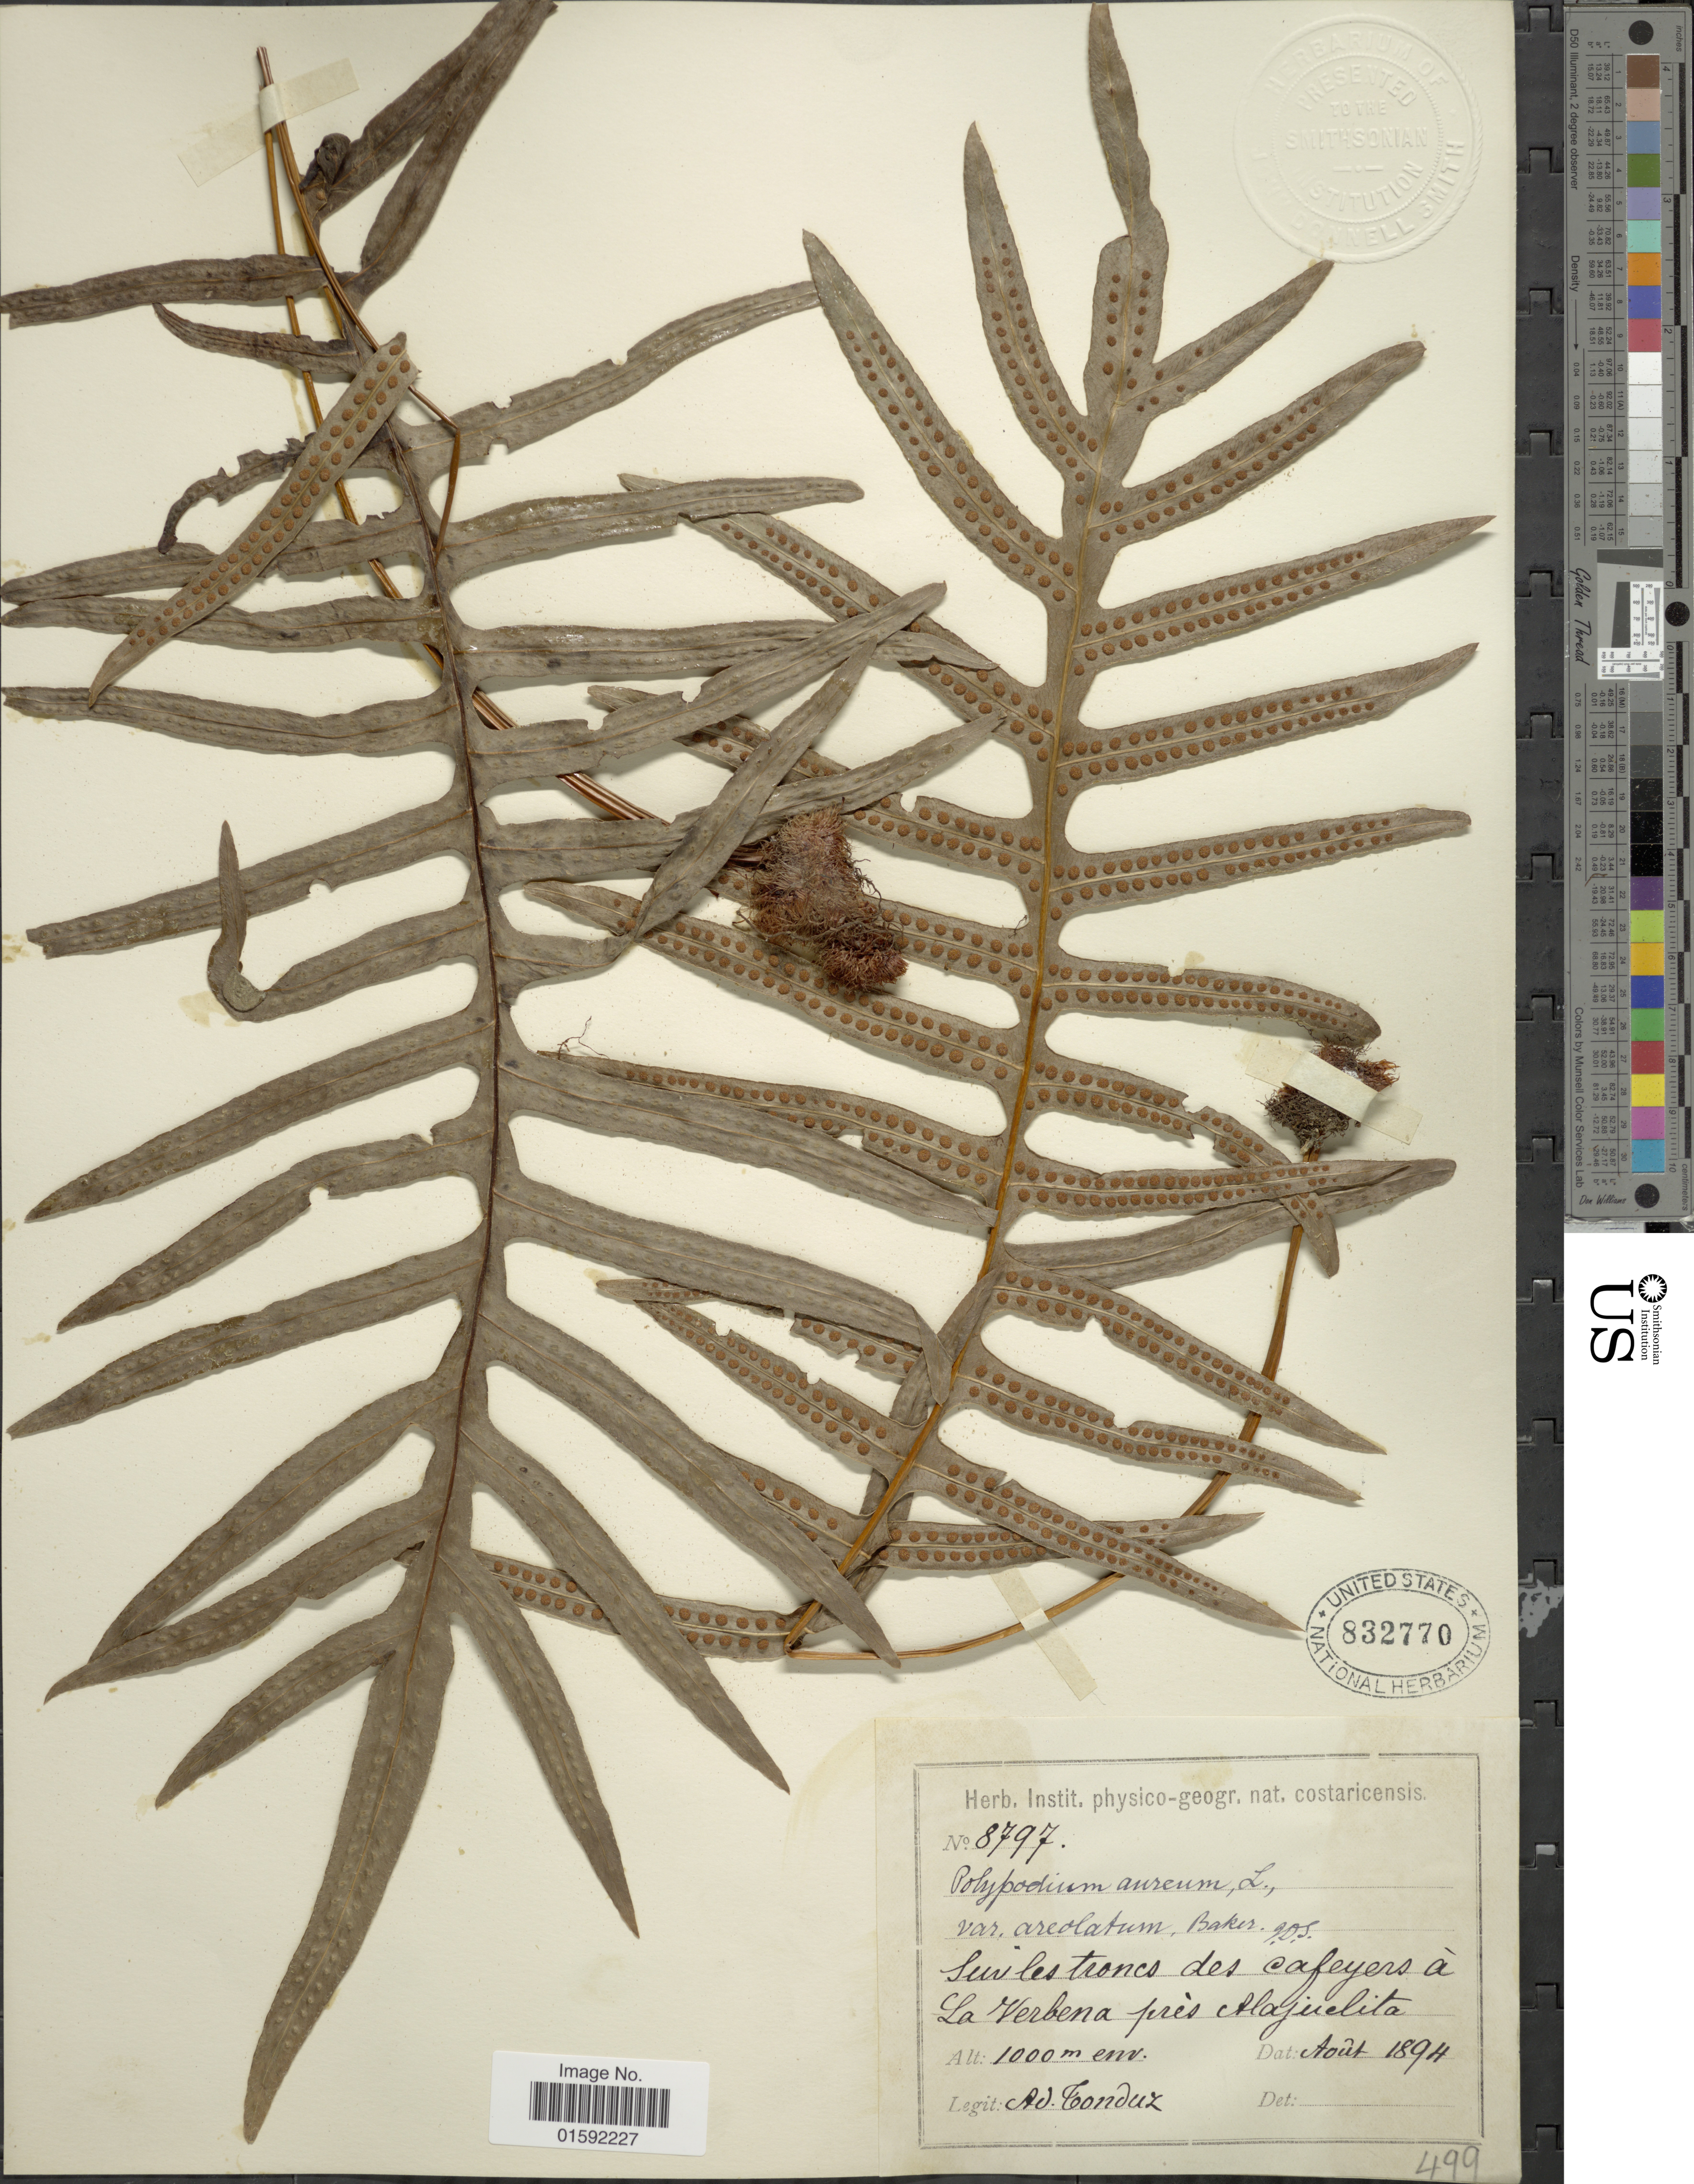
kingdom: Plantae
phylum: Tracheophyta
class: Polypodiopsida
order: Polypodiales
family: Polypodiaceae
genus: Phlebodium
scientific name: Phlebodium pseudoaureum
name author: (Cav.) Lellinger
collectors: A. Tonduz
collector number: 8797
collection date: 1894-08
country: Costa Rica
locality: Sur les trabes de cafeyers á La Verbena firés Alajuelita.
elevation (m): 1000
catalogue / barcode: US 832770